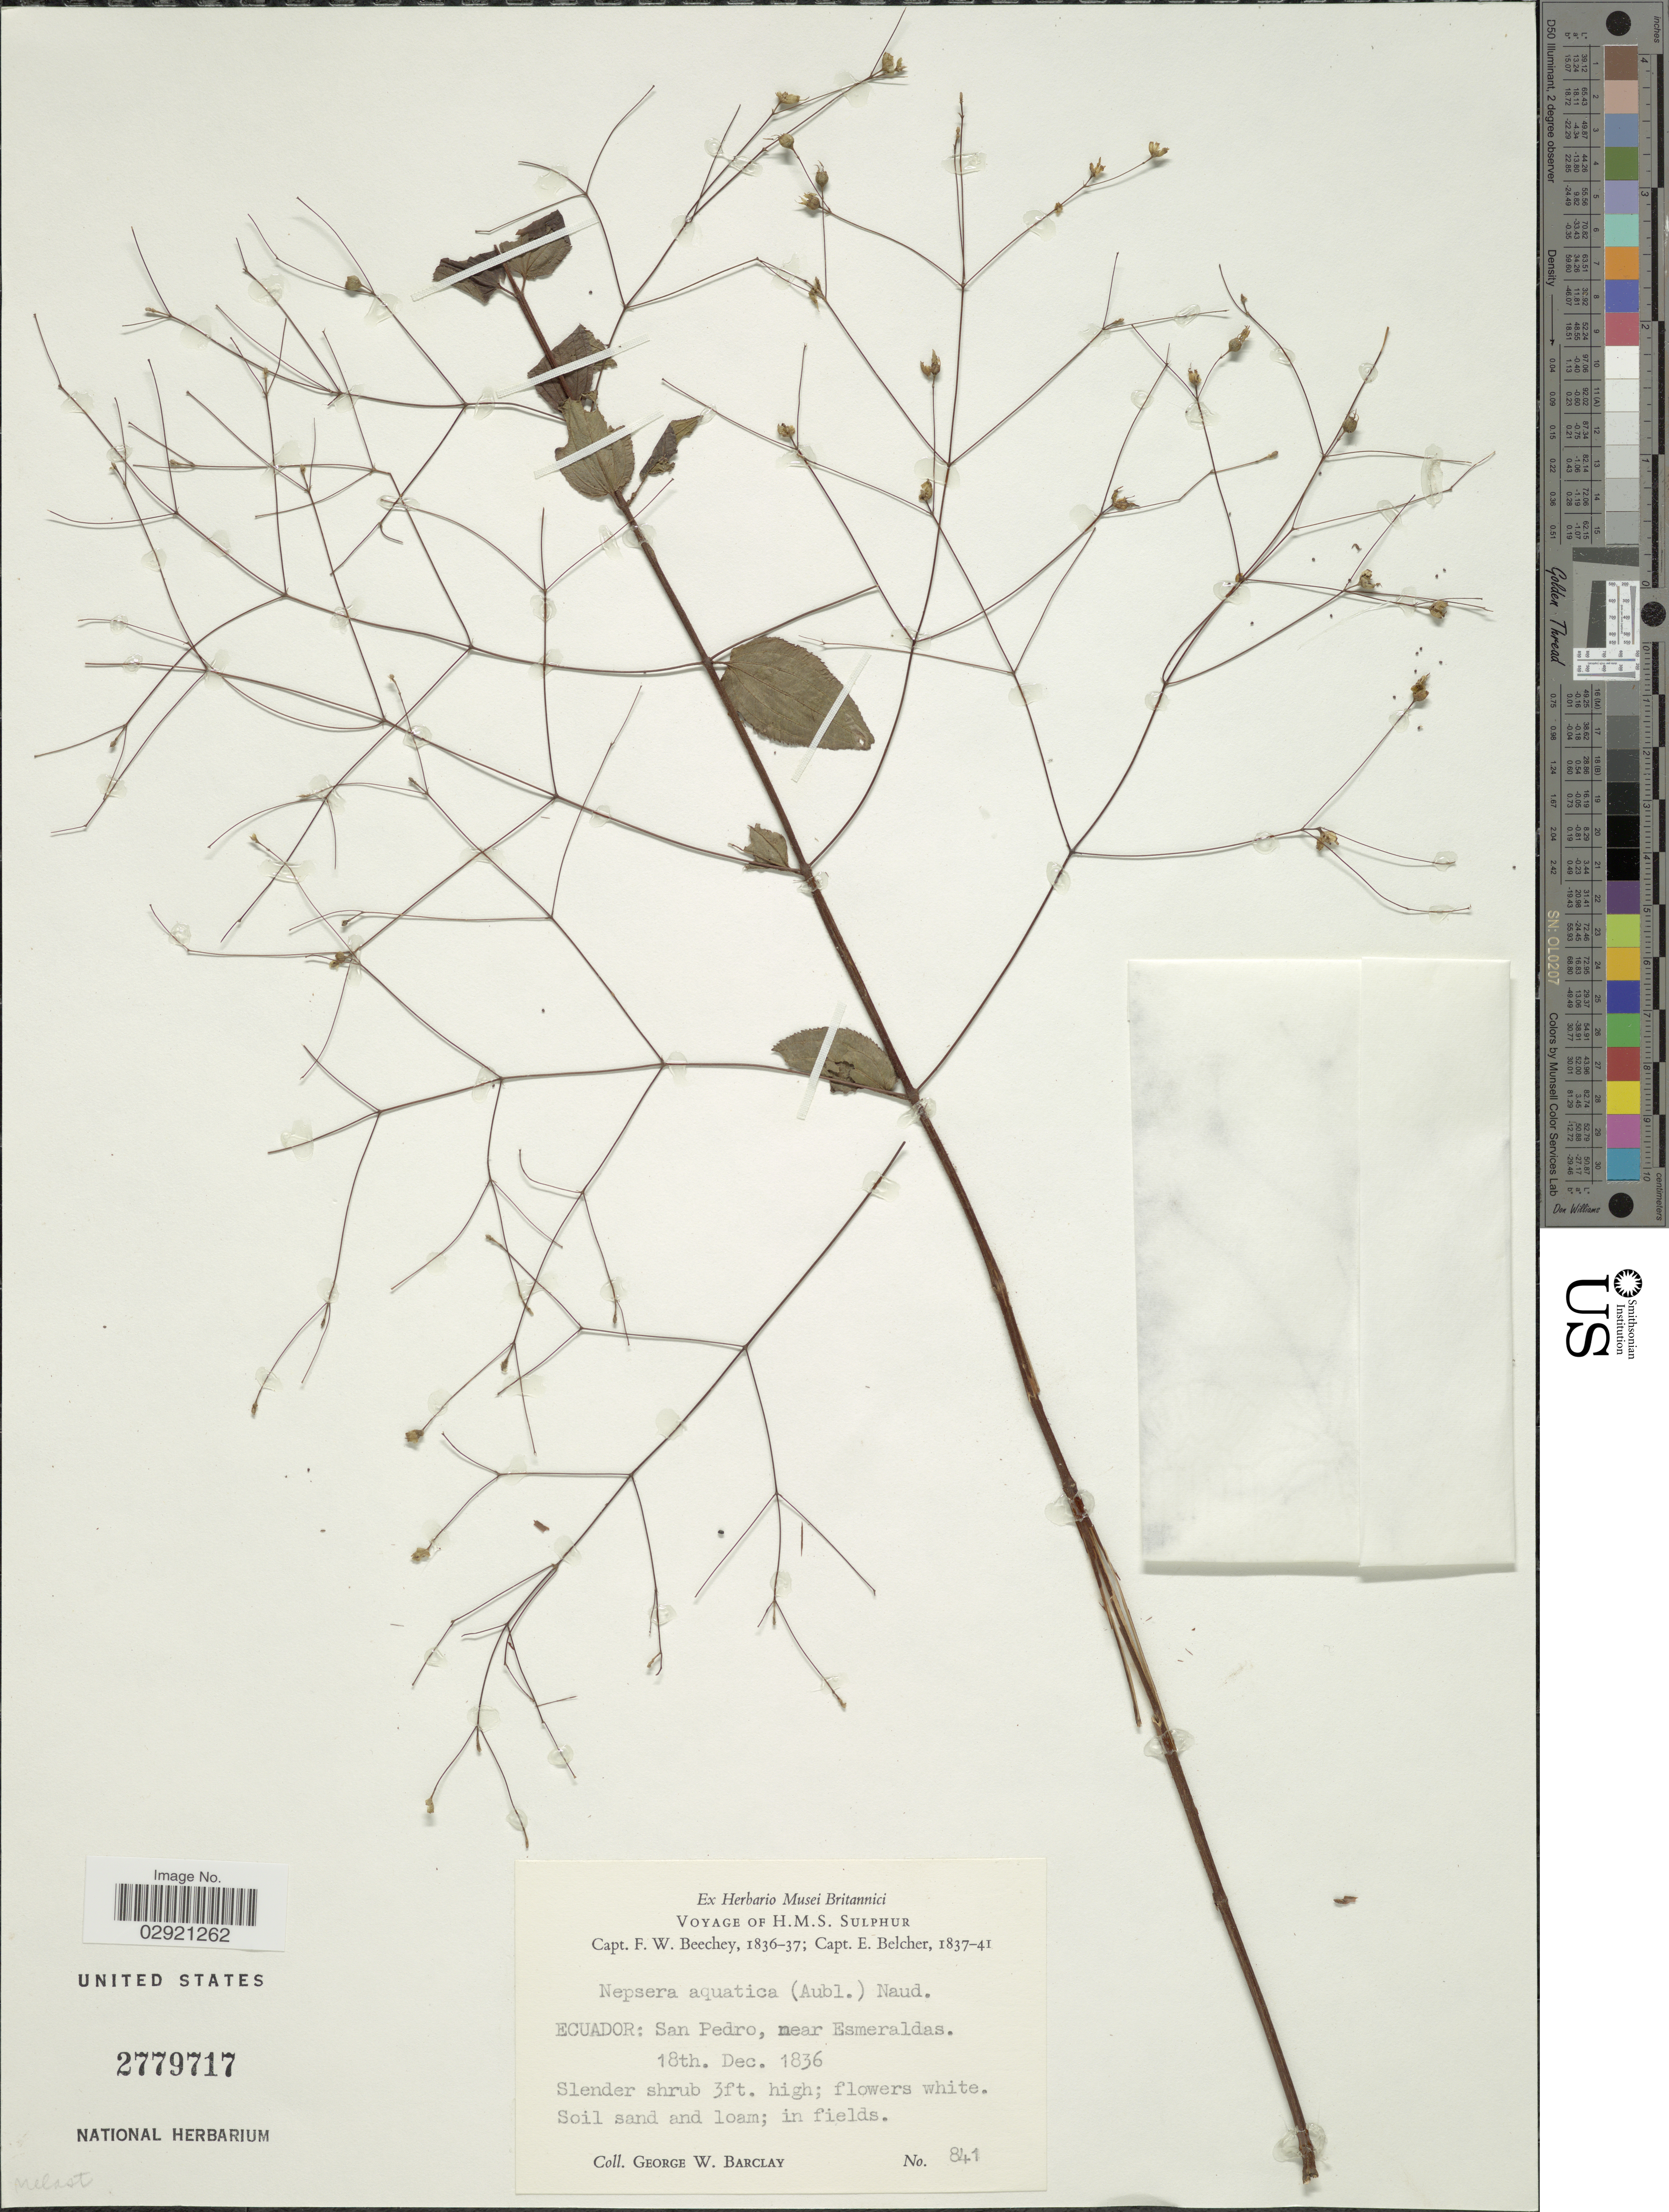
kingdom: Plantae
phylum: Tracheophyta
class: Magnoliopsida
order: Myrtales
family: Melastomataceae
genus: Nepsera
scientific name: Nepsera aquatica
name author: (Aubl.) Naudin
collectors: G. W. Barclay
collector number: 841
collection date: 1836-12-18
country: Ecuador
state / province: Esmeraldas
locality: San Pedro, near Esmeraldas.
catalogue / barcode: US 2779717